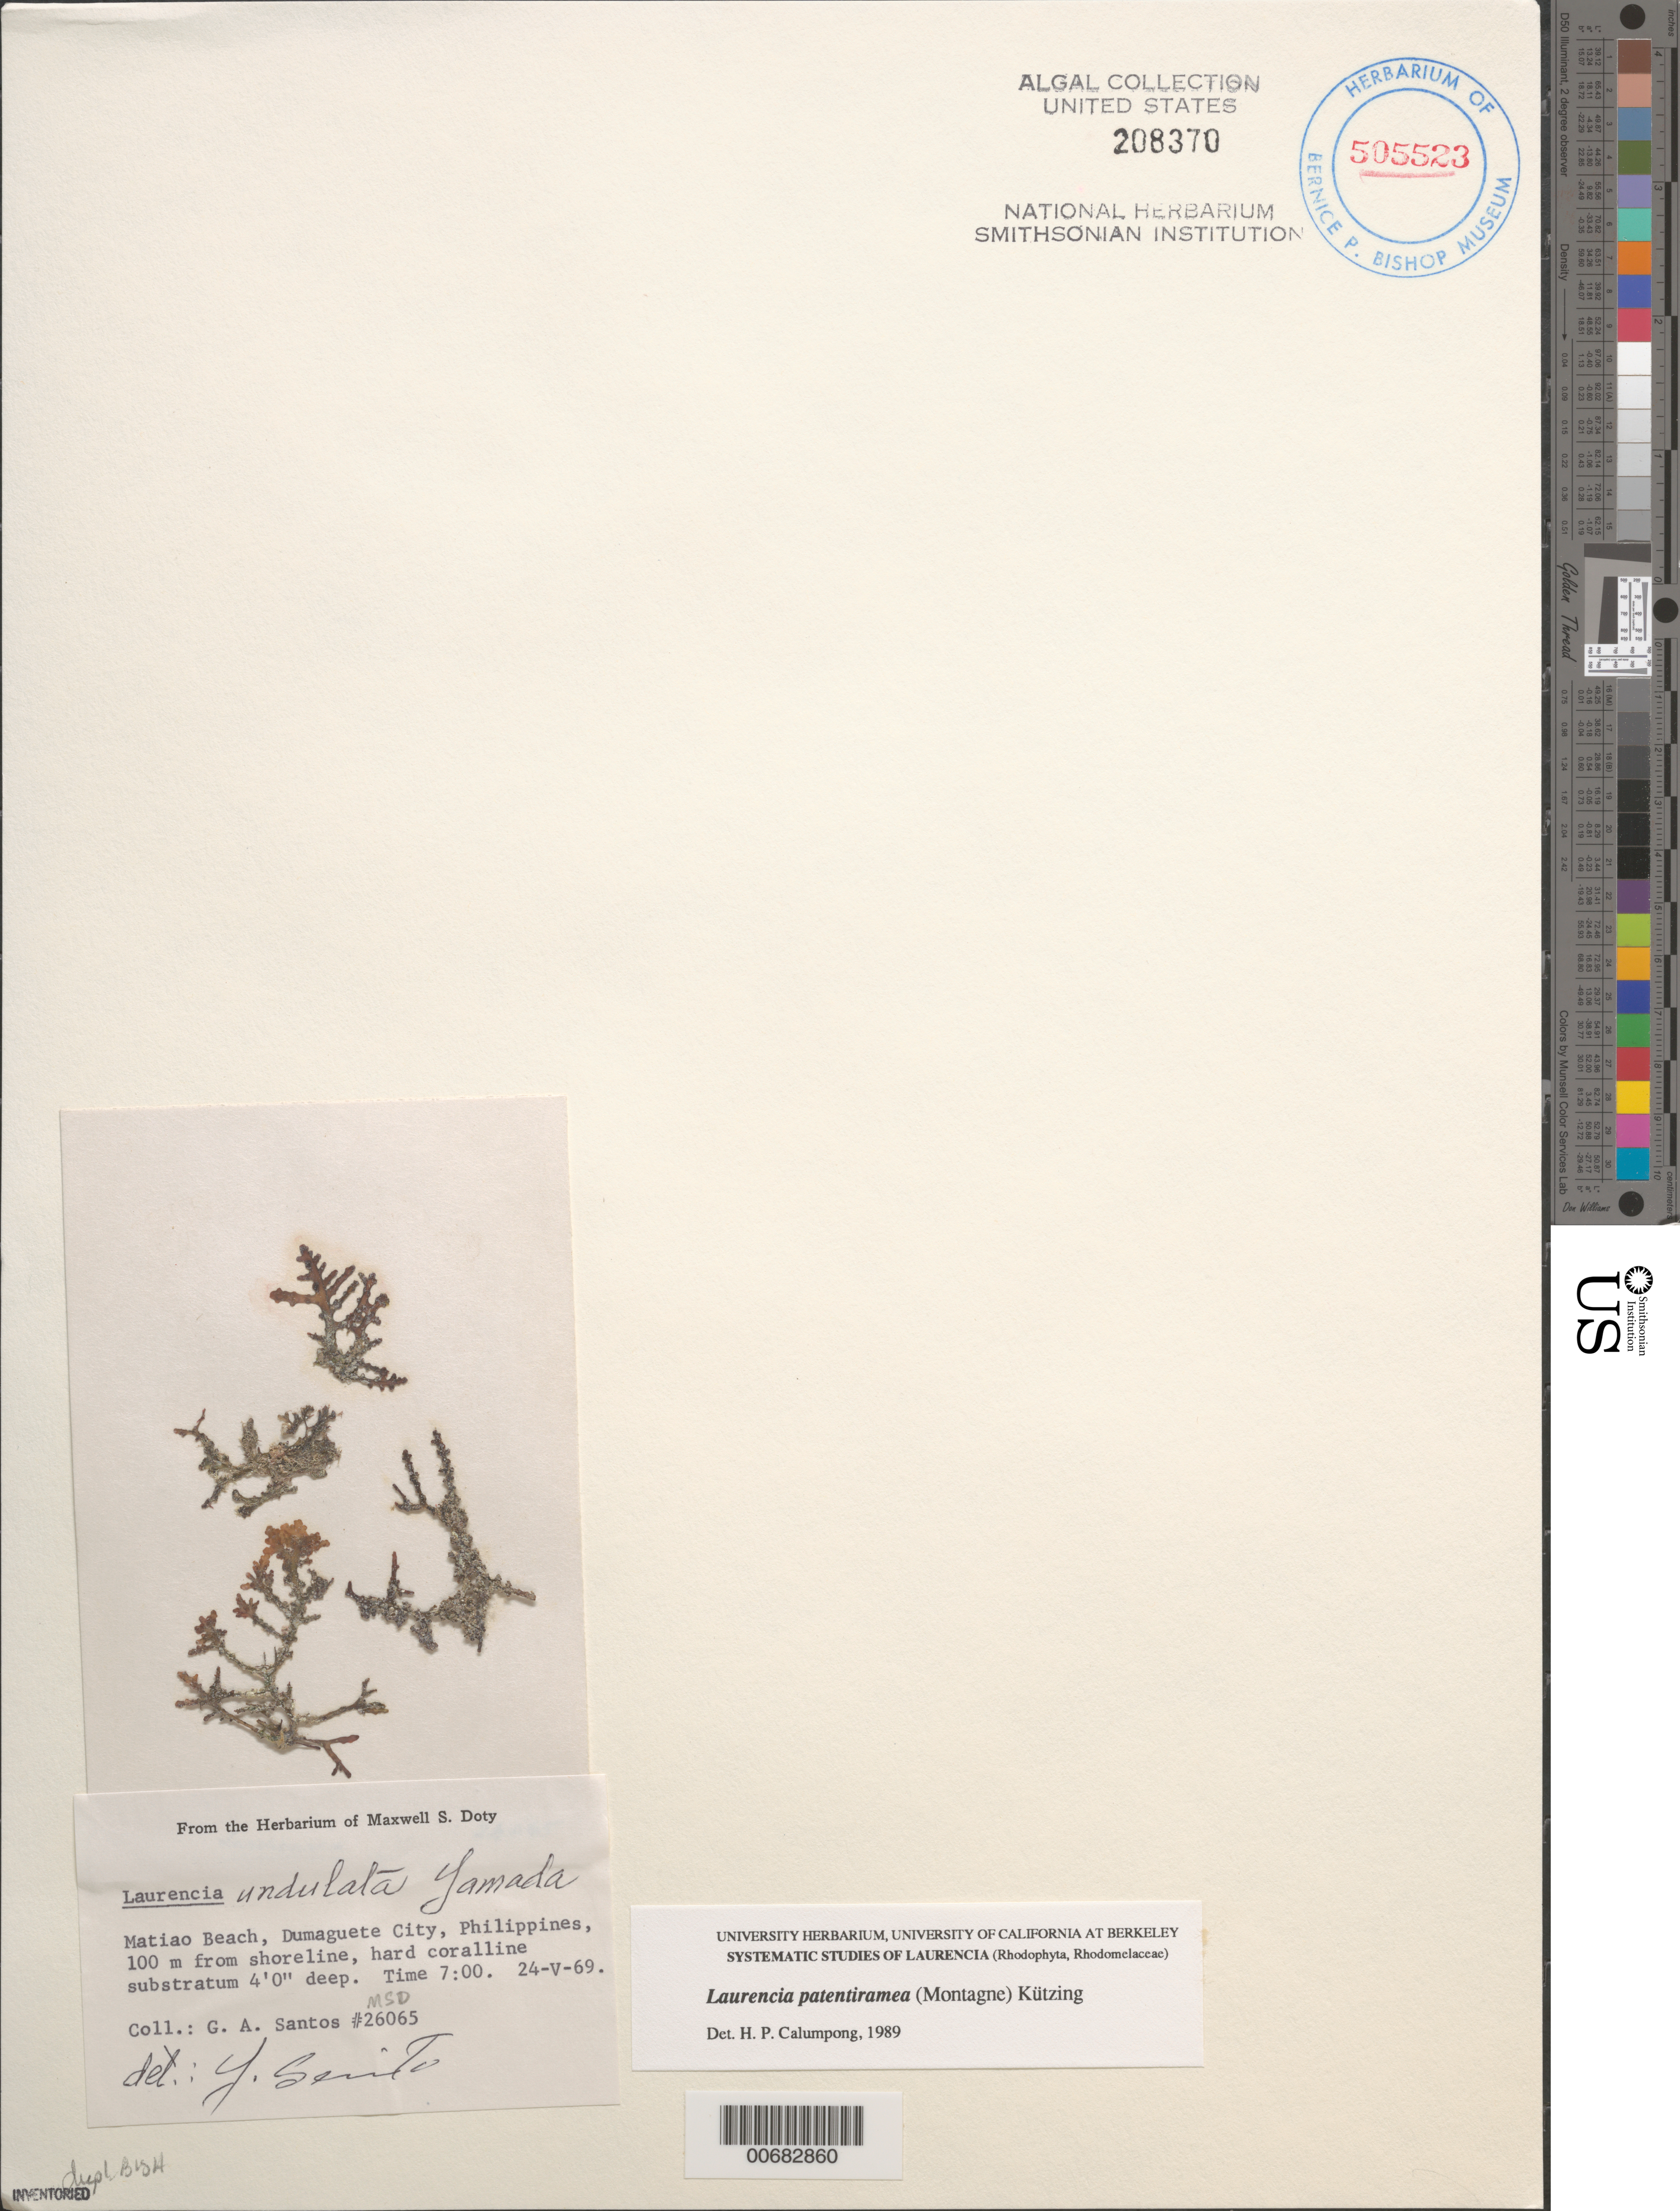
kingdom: Plantae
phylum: Rhodophyta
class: Florideophyceae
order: Ceramiales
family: Rhodomelaceae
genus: Palisada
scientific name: Palisada patentiramea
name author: (Mont.) Cassano et al.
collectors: G. Santos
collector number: MSD 26065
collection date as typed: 24 May 1969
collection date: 1969-05-24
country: Philippines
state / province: Central Visayas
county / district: Negros Oriental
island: Negros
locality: Matiao Beach, Dumaguete City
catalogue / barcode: US 208370